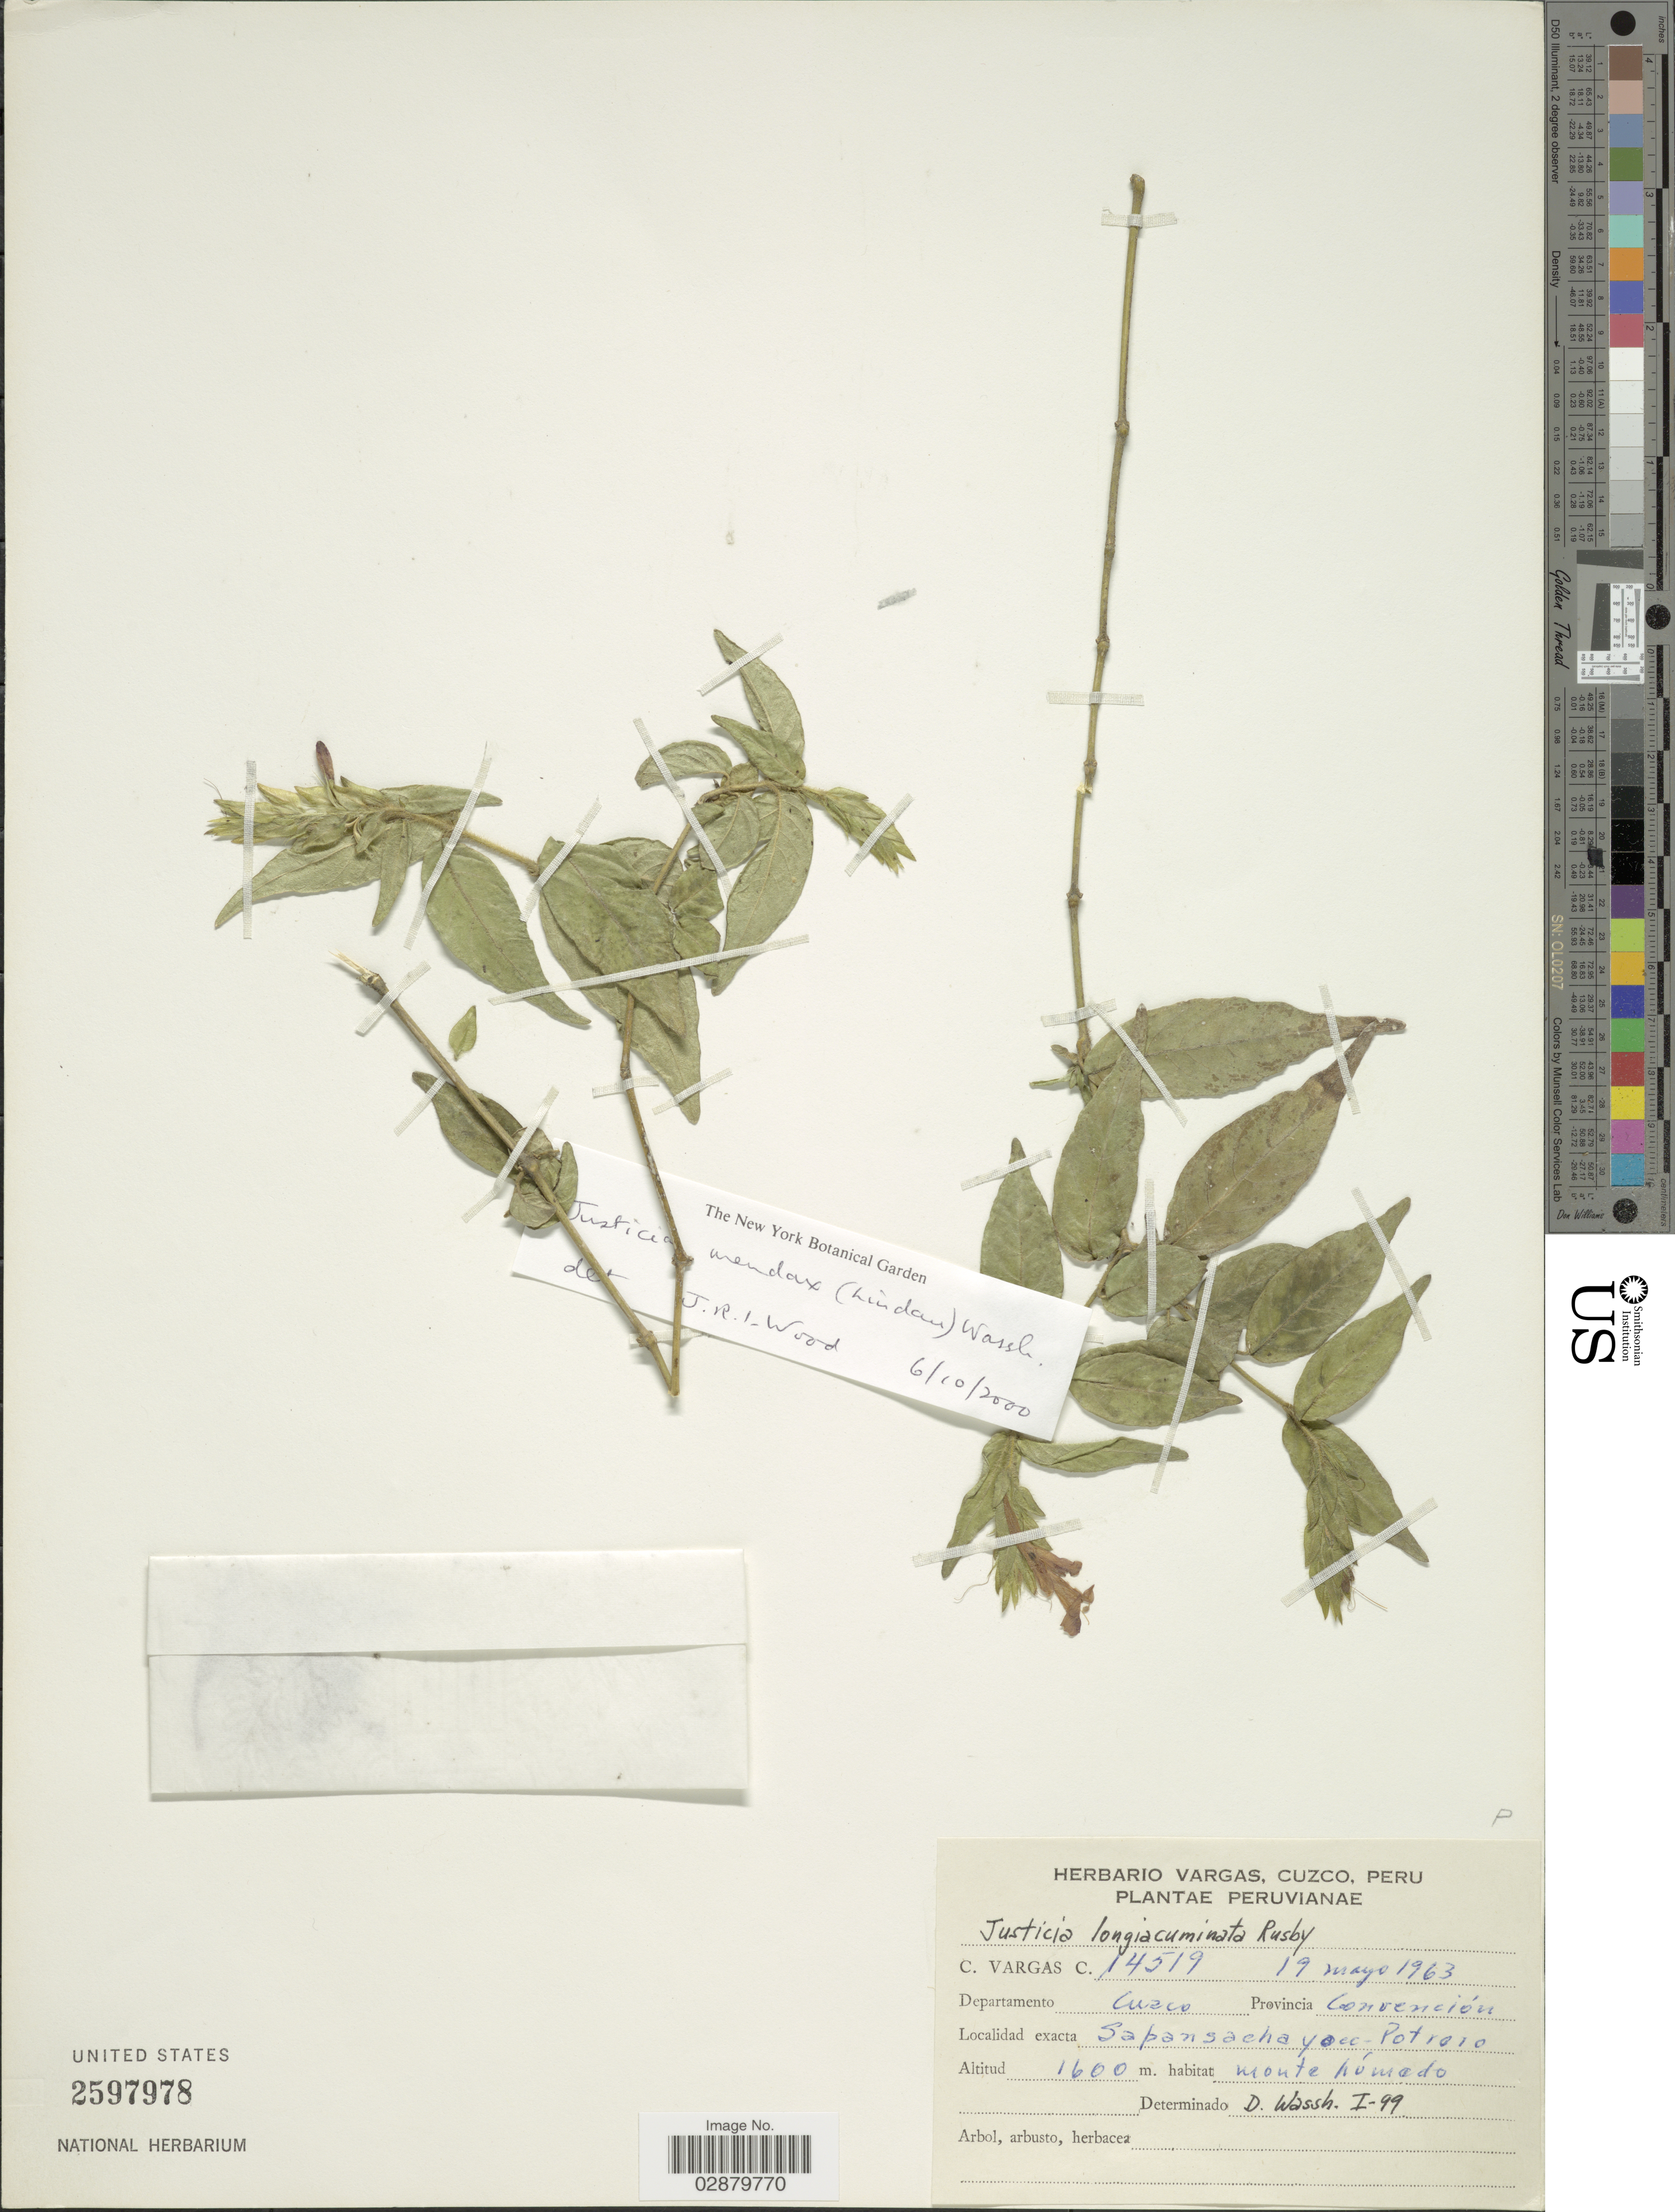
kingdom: Plantae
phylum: Tracheophyta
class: Magnoliopsida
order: Lamiales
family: Acanthaceae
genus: Jacobinia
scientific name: Jacobinia mendax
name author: Lindau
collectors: C. Vargas Calderón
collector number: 14519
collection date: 1963-05-19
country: Peru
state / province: Cusco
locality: Departamento Cuzco. Provincia Convención. Sapansachayoec-Potrero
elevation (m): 1600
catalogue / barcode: US 2597978